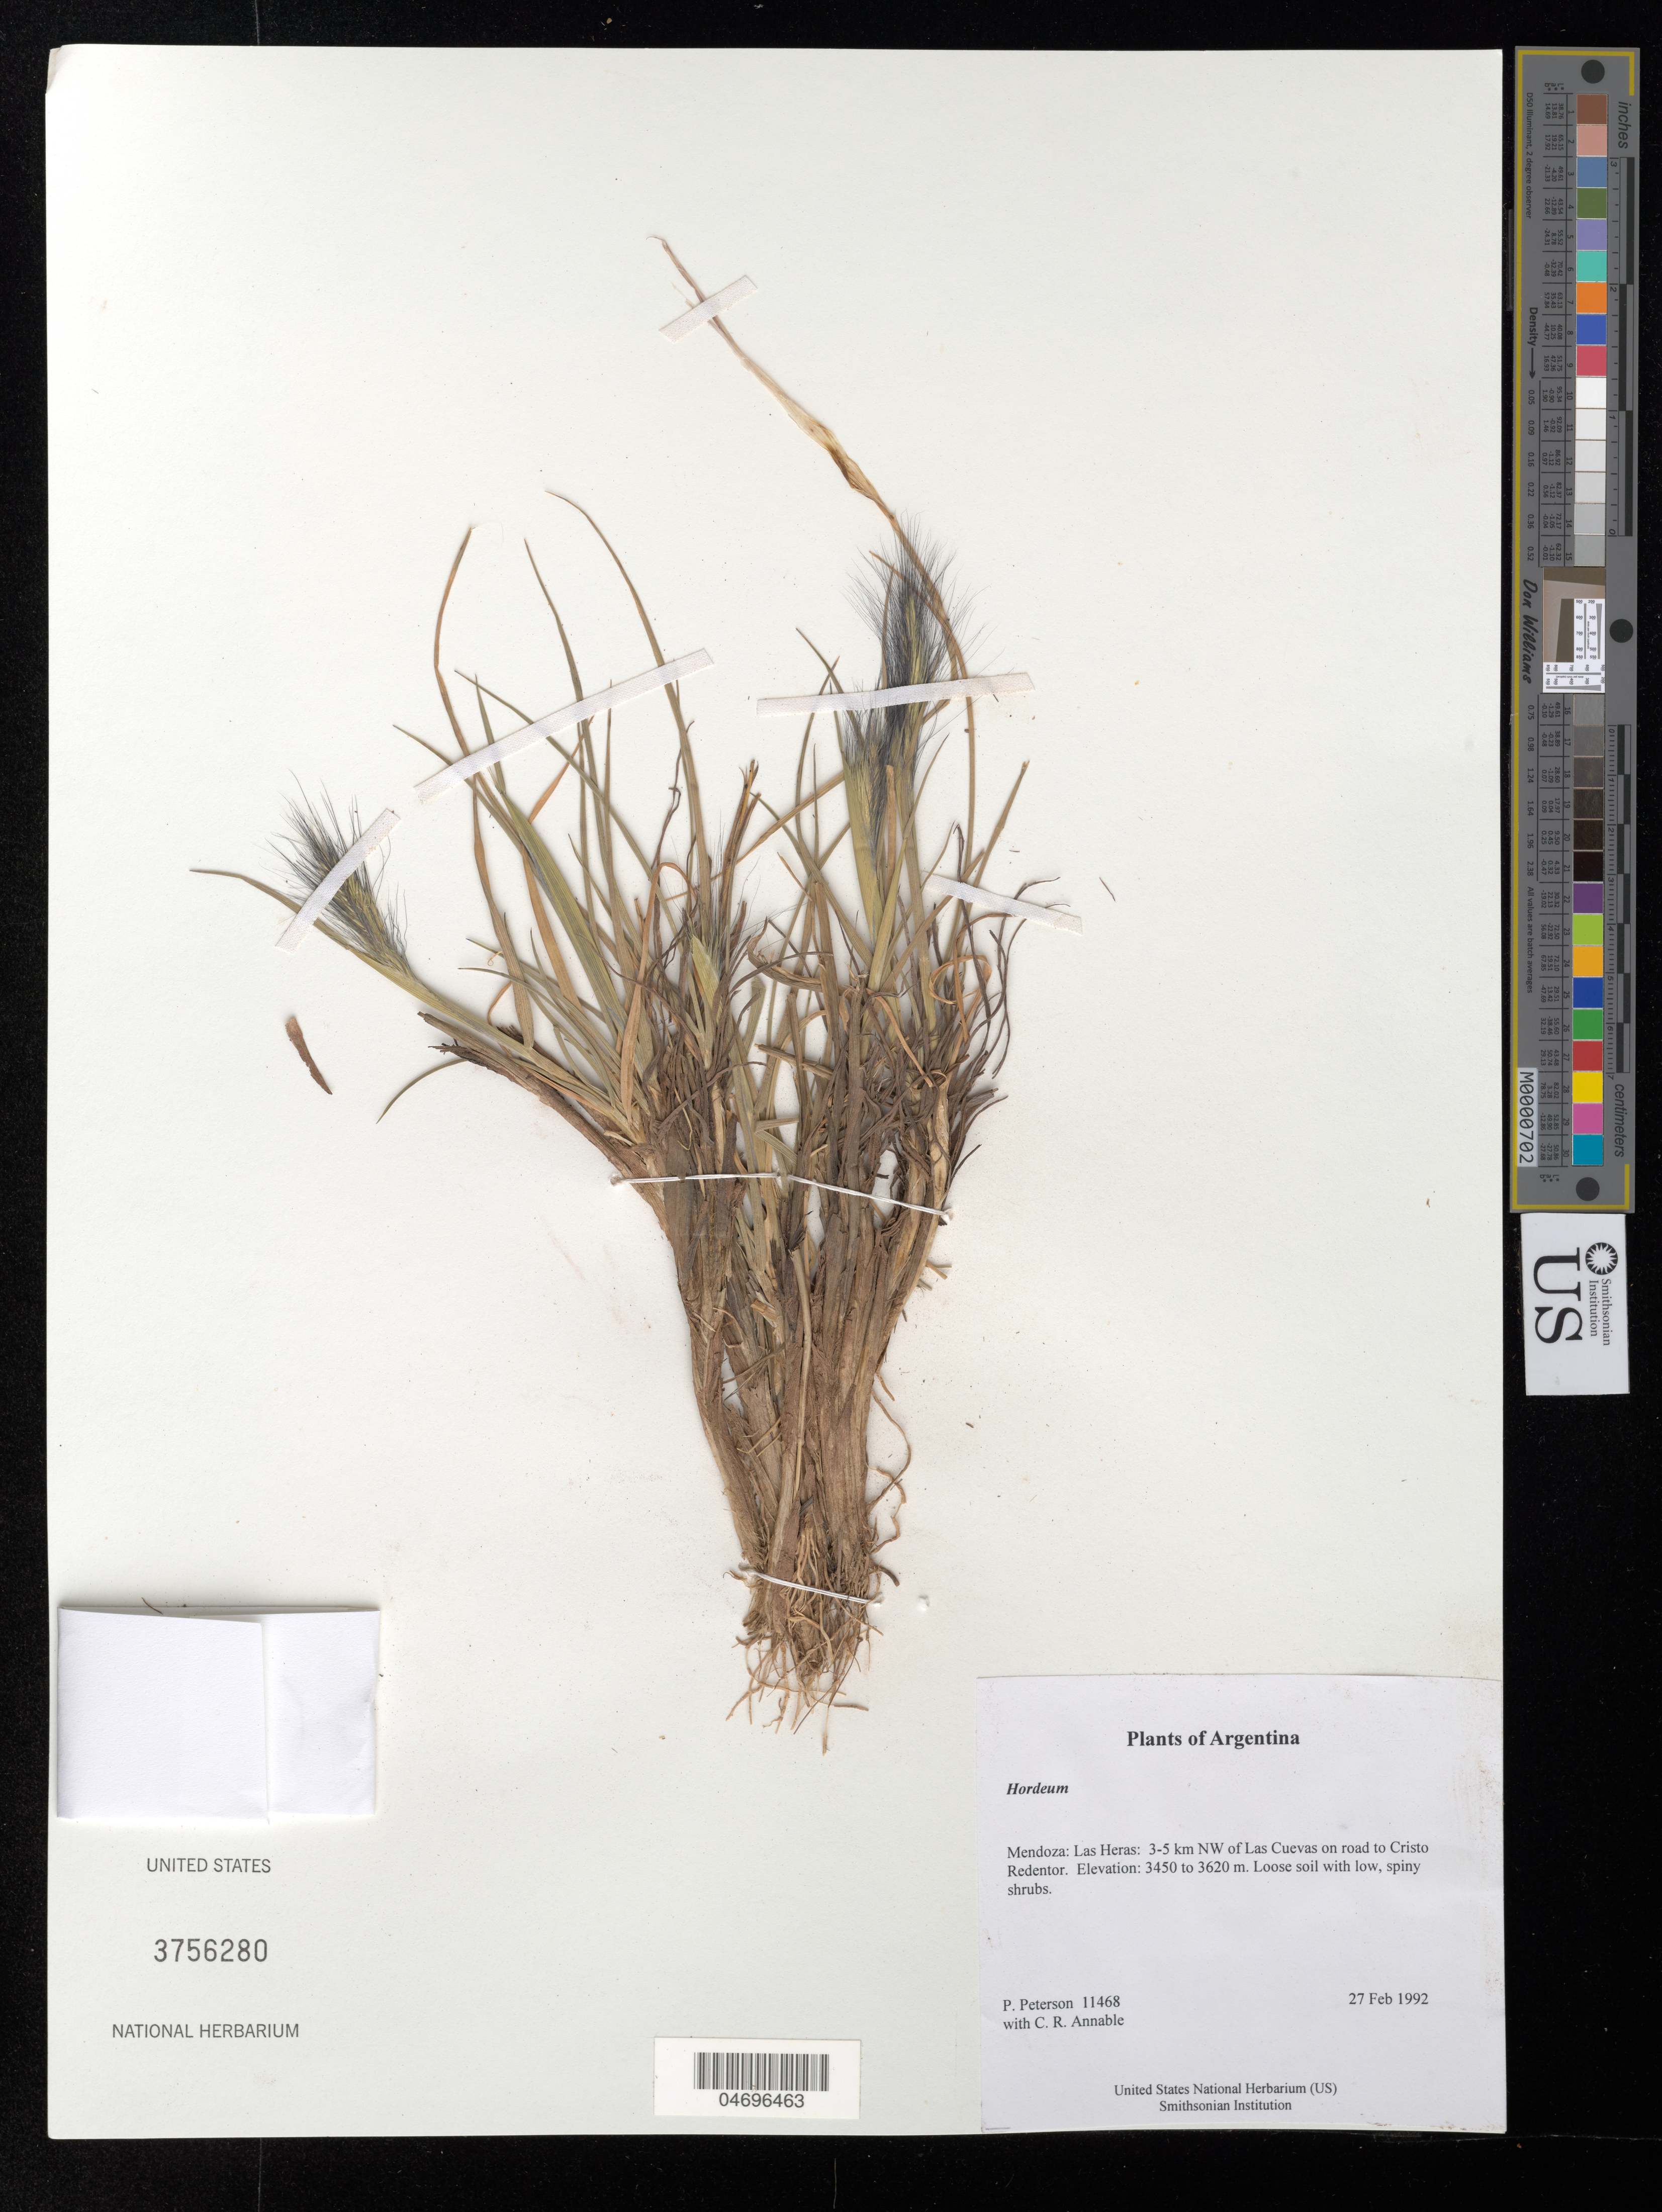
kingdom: Plantae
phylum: Tracheophyta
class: Liliopsida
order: Poales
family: Poaceae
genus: Hordeum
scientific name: Hordeum sp.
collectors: P. M. Peterson & C. R. Annable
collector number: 11468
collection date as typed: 27 Feb 1992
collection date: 1992-02-27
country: Argentina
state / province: Mendoza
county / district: Las Heras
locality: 3-5 km NW of Las Cuevas on road to Cristo Redentor.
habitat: Loose soil with low, spiny shrubs.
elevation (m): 3450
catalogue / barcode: US 3756280